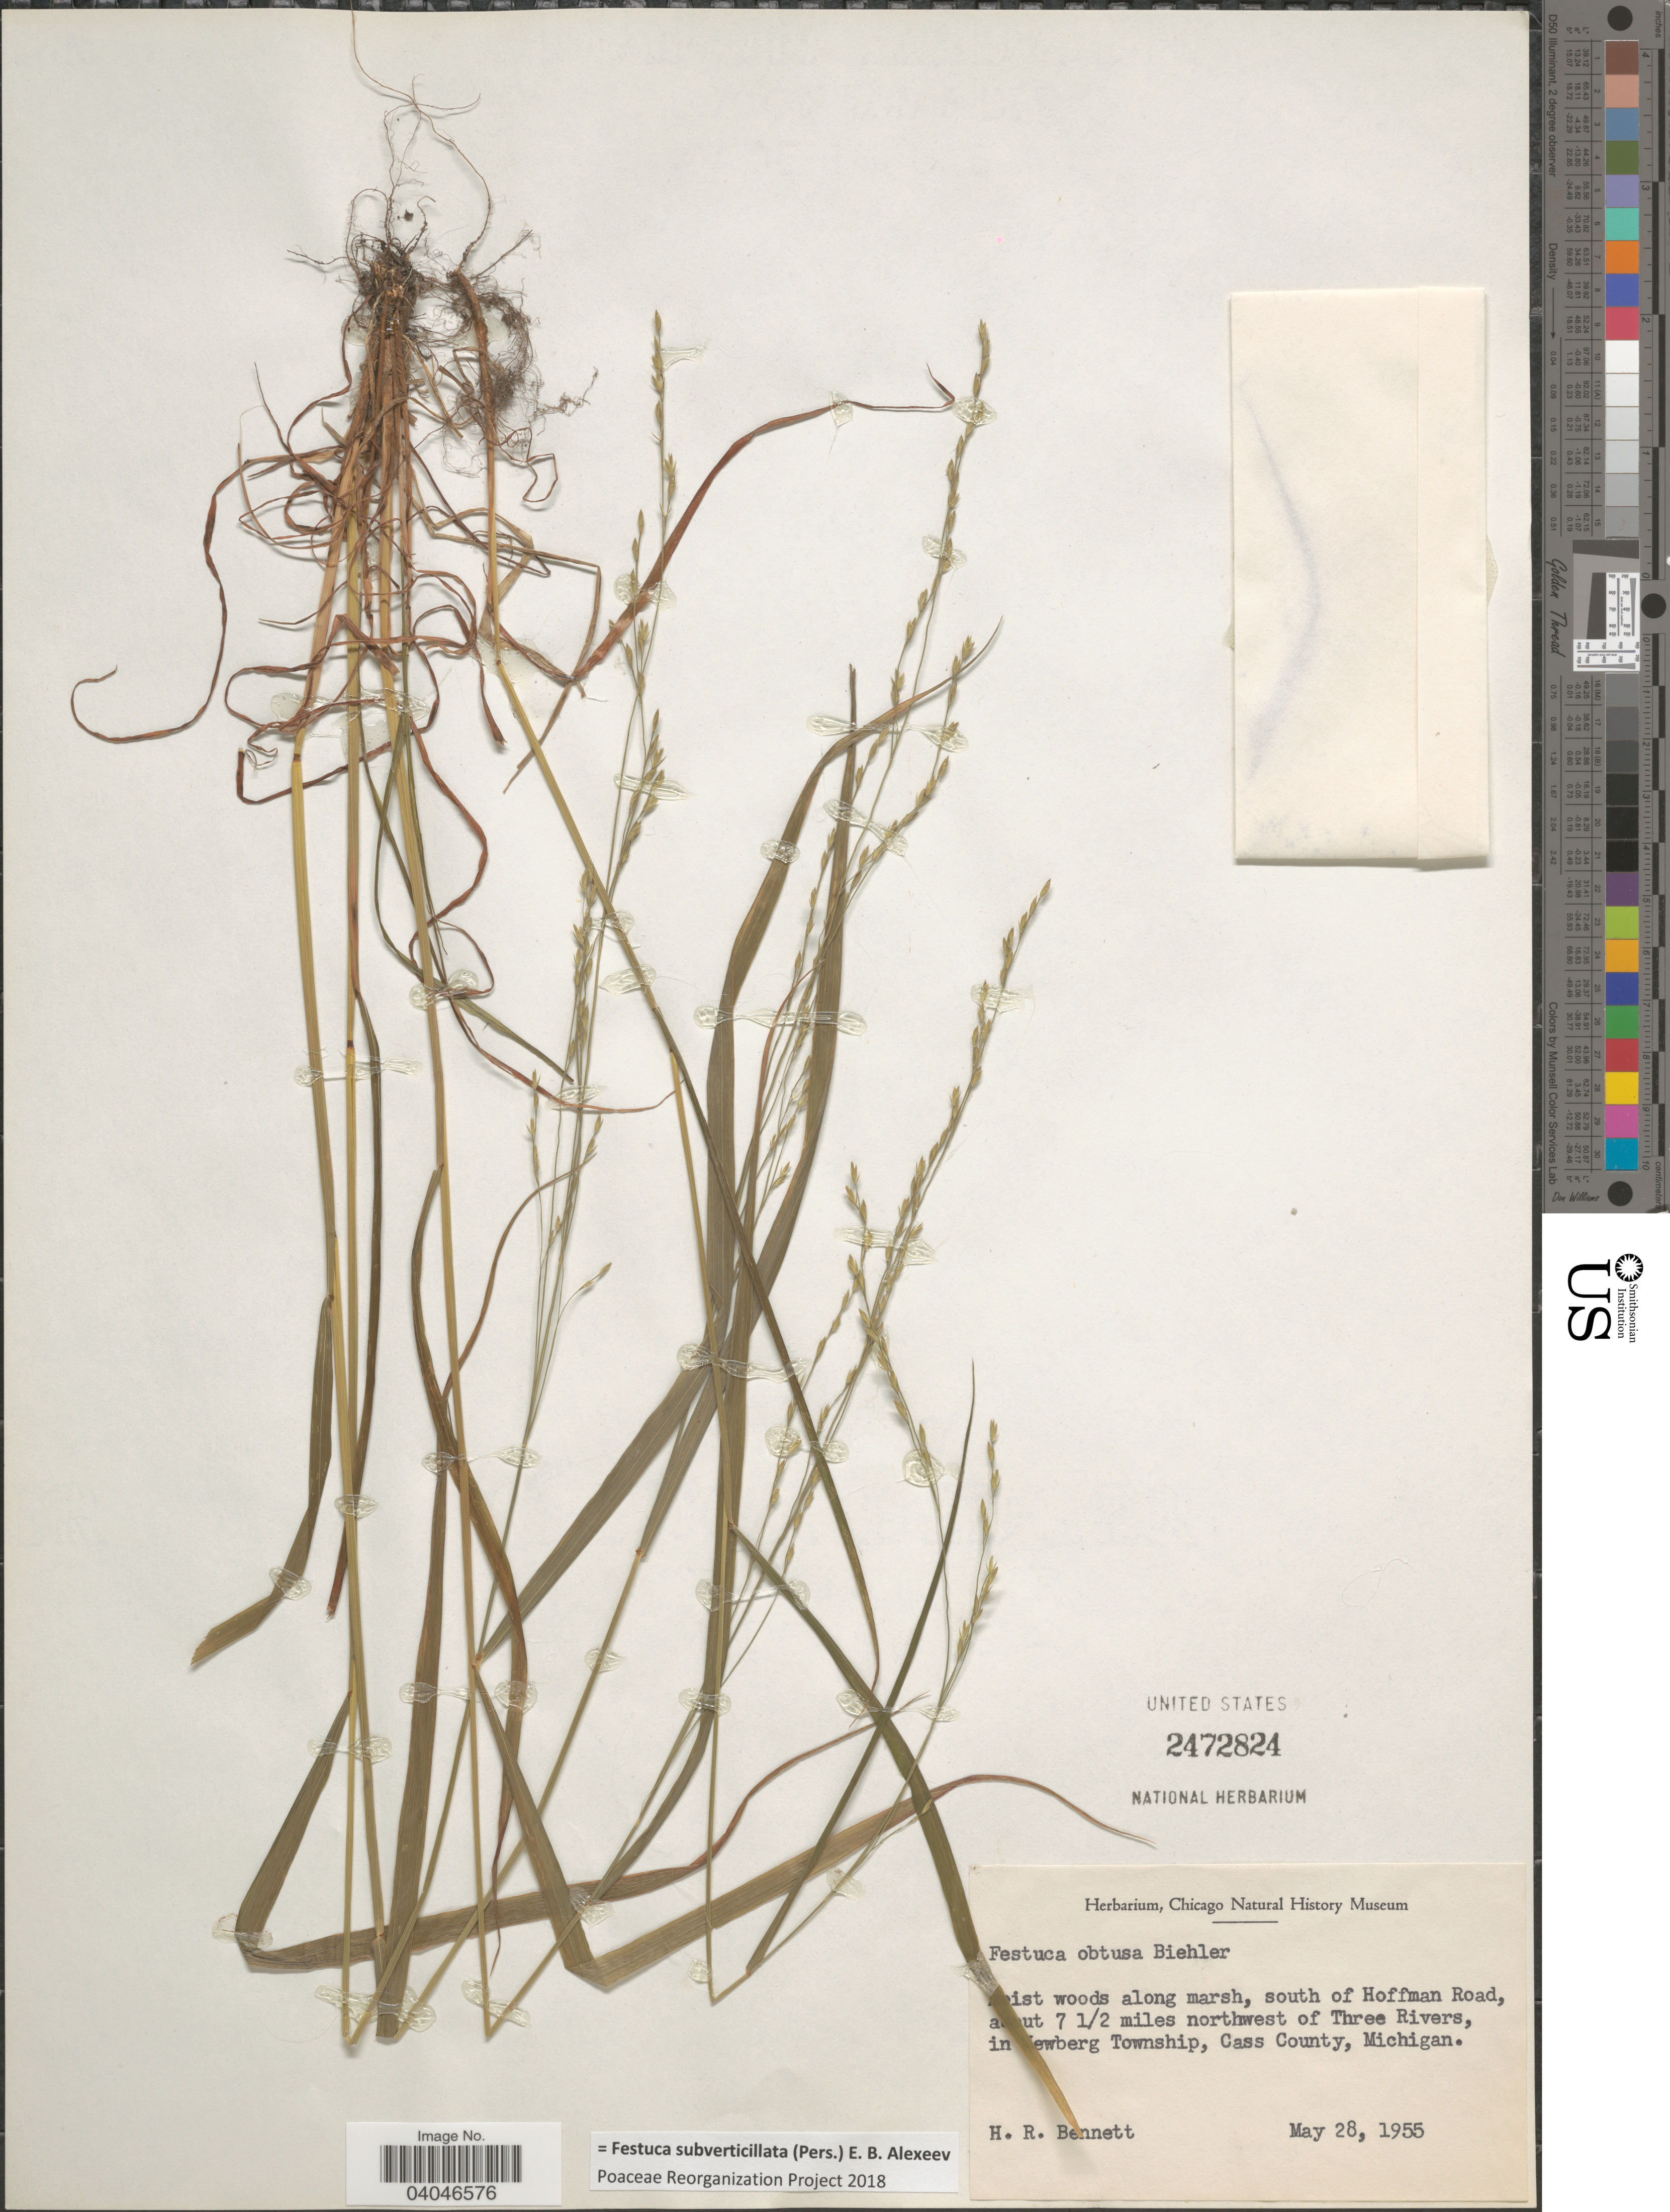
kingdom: Plantae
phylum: Tracheophyta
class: Liliopsida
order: Poales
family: Poaceae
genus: Festuca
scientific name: Festuca subverticillata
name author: (Pers.) E.B. Alexeev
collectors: H. R. Bennett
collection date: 1955-05-28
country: United States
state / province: Michigan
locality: South of Hoffman Road, about 7½ miles northwest of Three River, in Newberg Township, Cass County.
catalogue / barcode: US 2472824